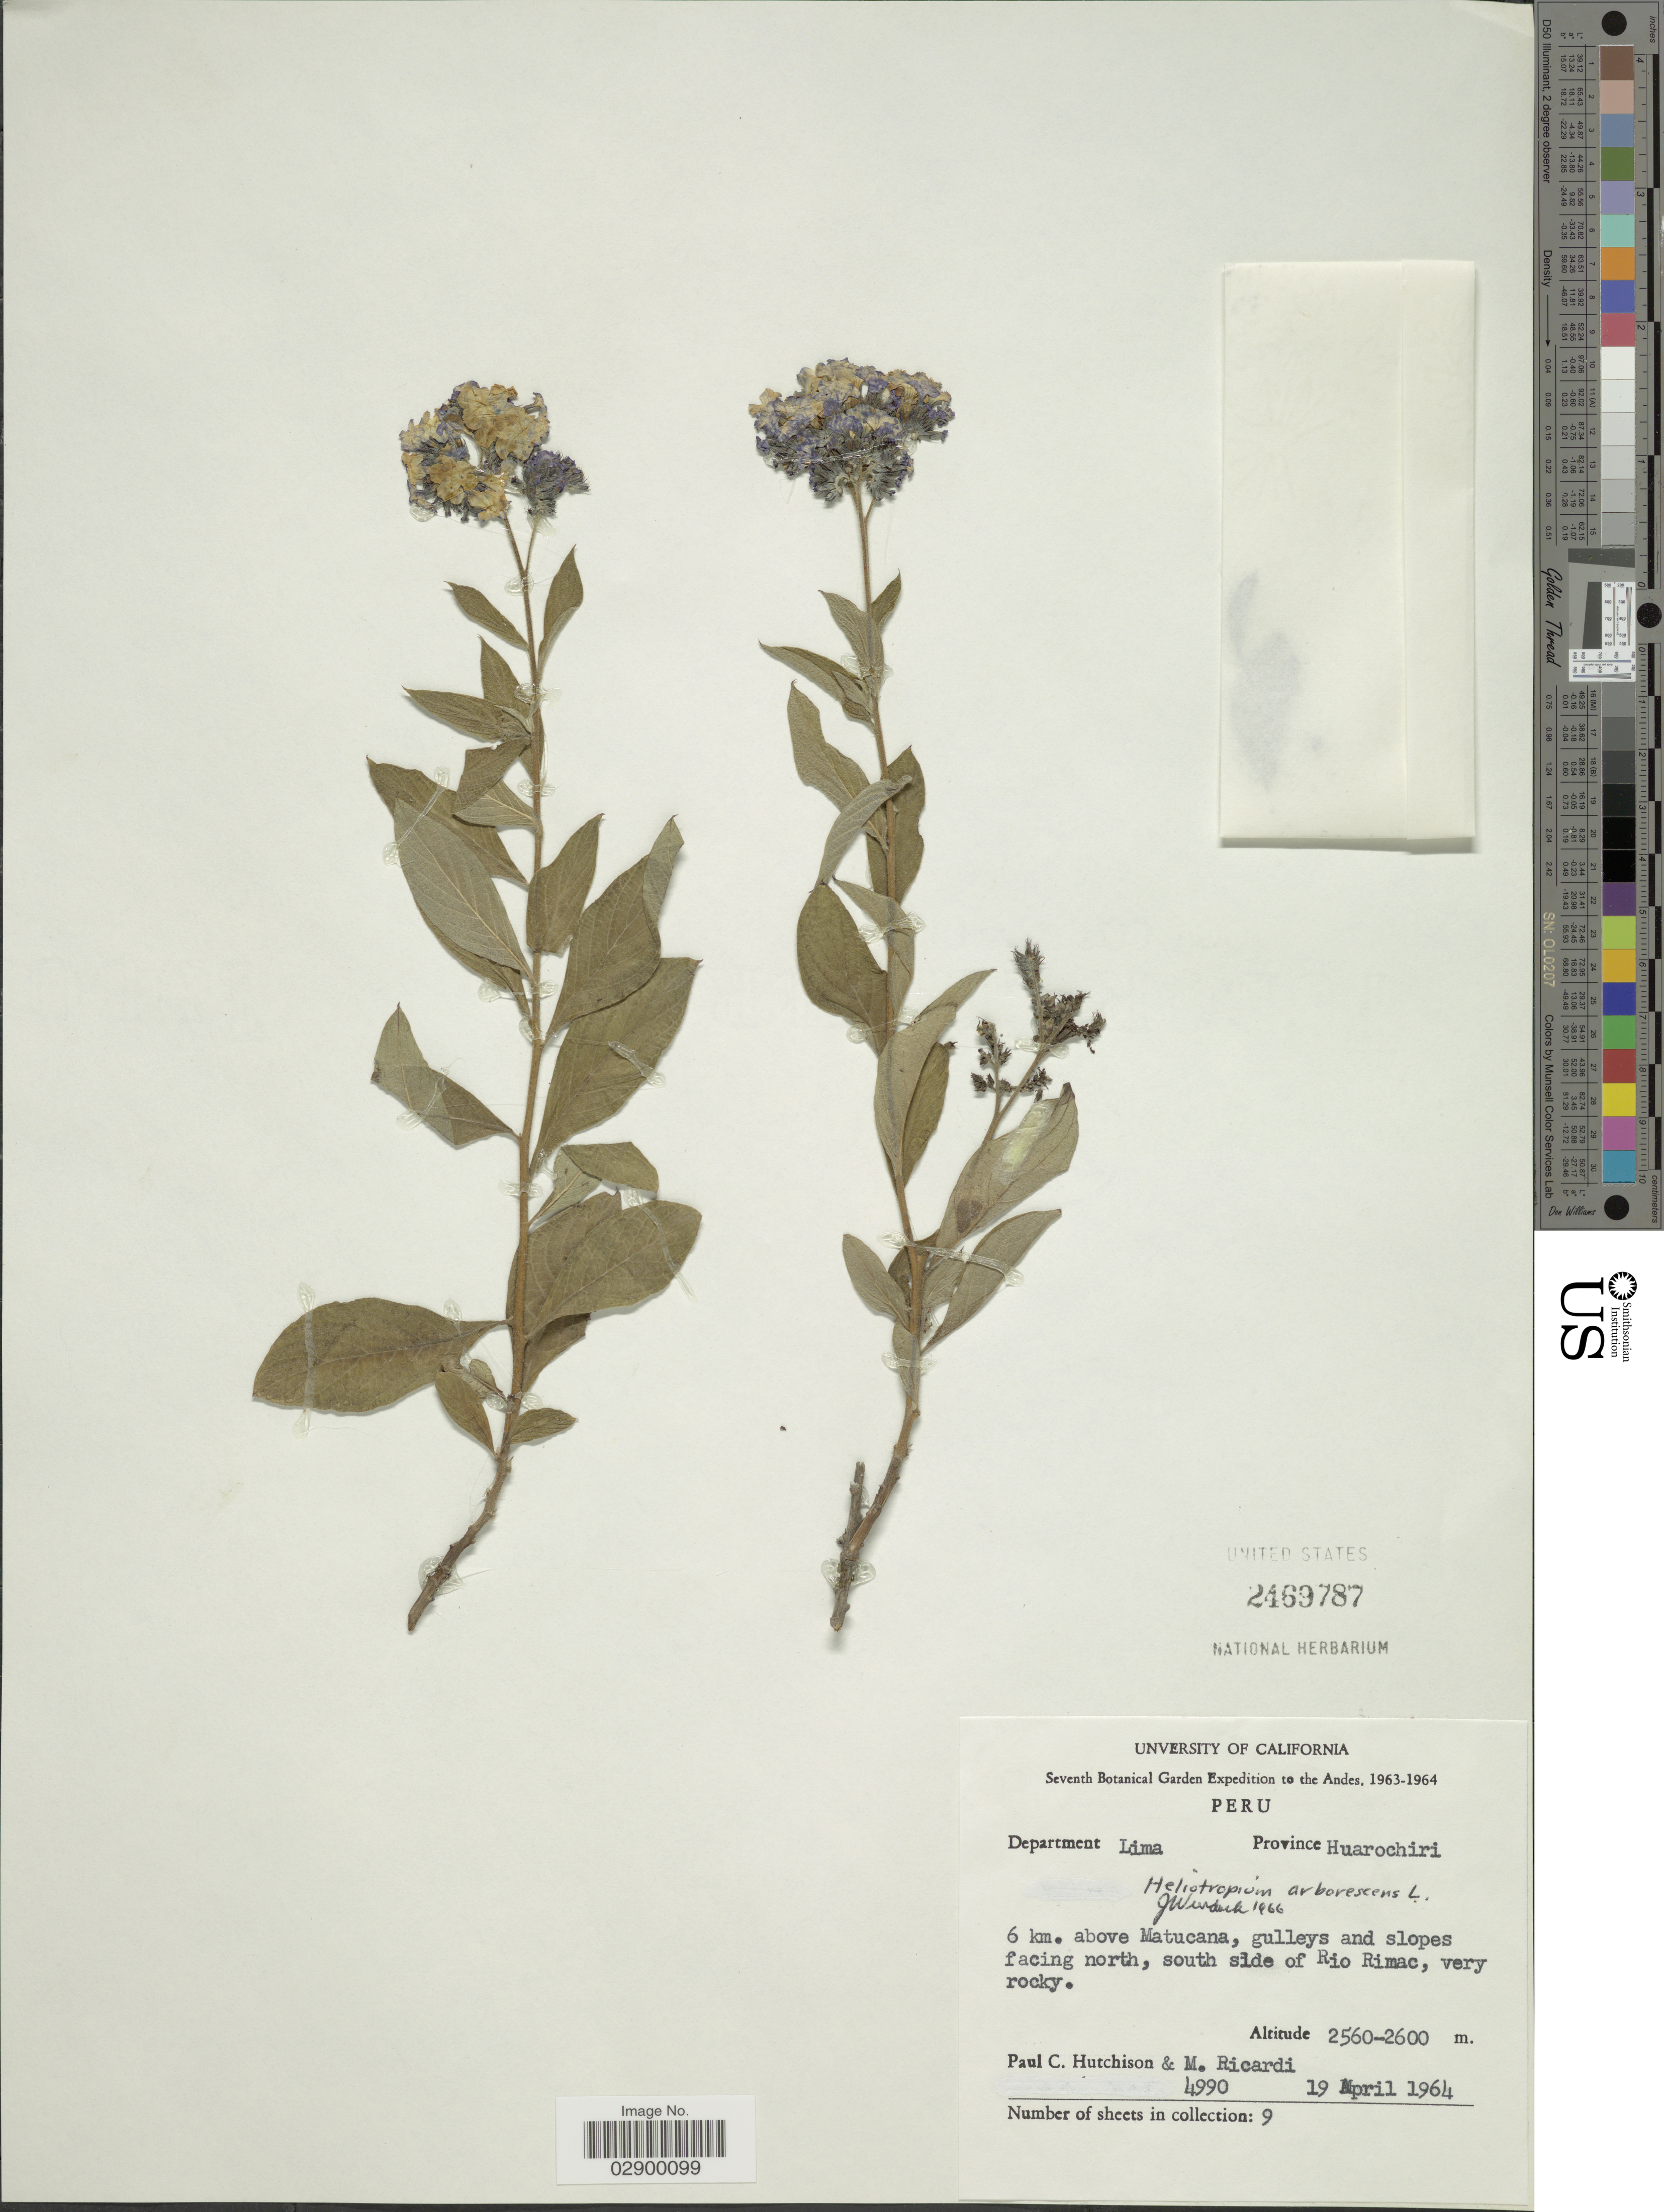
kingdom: Plantae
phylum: Tracheophyta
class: Magnoliopsida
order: Boraginales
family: Heliotropiaceae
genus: Heliotropium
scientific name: Heliotropium arborescens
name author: L.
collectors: P. C. Hutchison & M. Ricardi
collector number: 4990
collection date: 1964-04-19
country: Peru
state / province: Lima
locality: Andes. Department Lima. Province Huarochiri. 6 km. above Matucana, gulleys and slopes facing north, south side of Rio Rimac.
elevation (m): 2560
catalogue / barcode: US 2469787